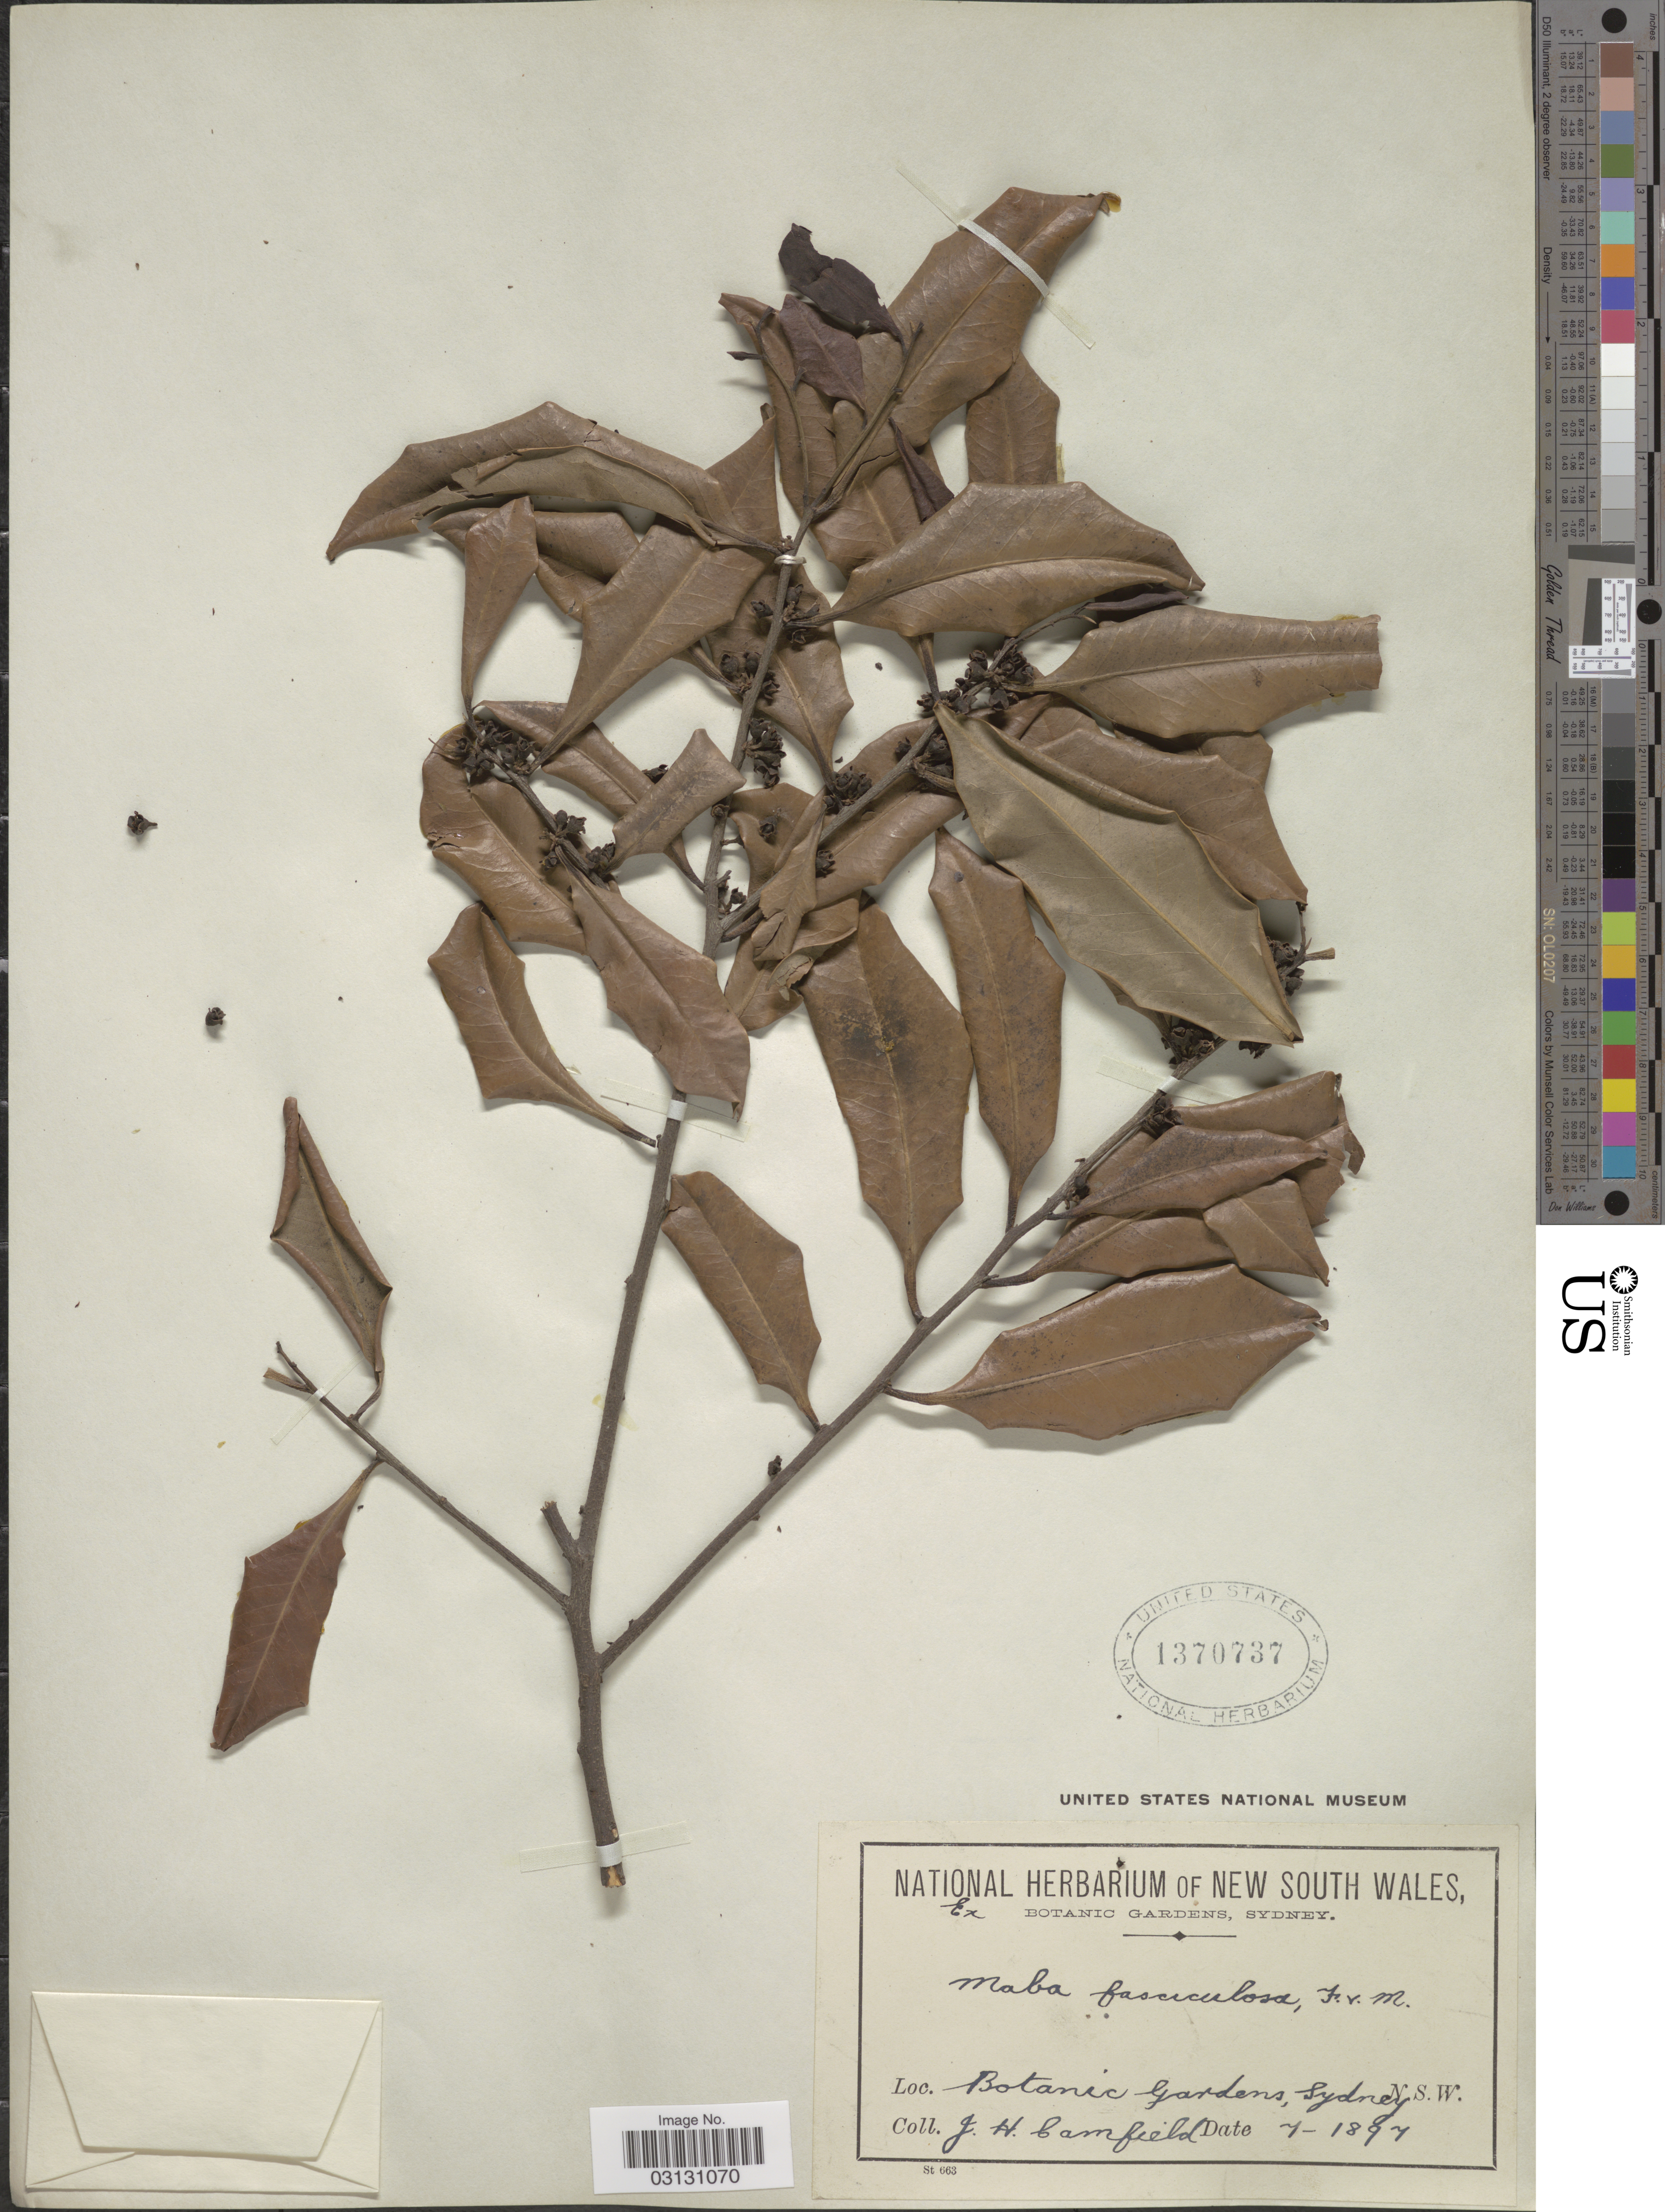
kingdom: Plantae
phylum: Tracheophyta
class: Magnoliopsida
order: Ericales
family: Ebenaceae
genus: Diospyros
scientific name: Diospyros fasciculosa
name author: (F. Muell.) F. Muell.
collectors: J. Canfield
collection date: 1897-07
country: Australia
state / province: New South Wales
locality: Botanic Gardens, Sydney.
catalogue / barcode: US 1370737